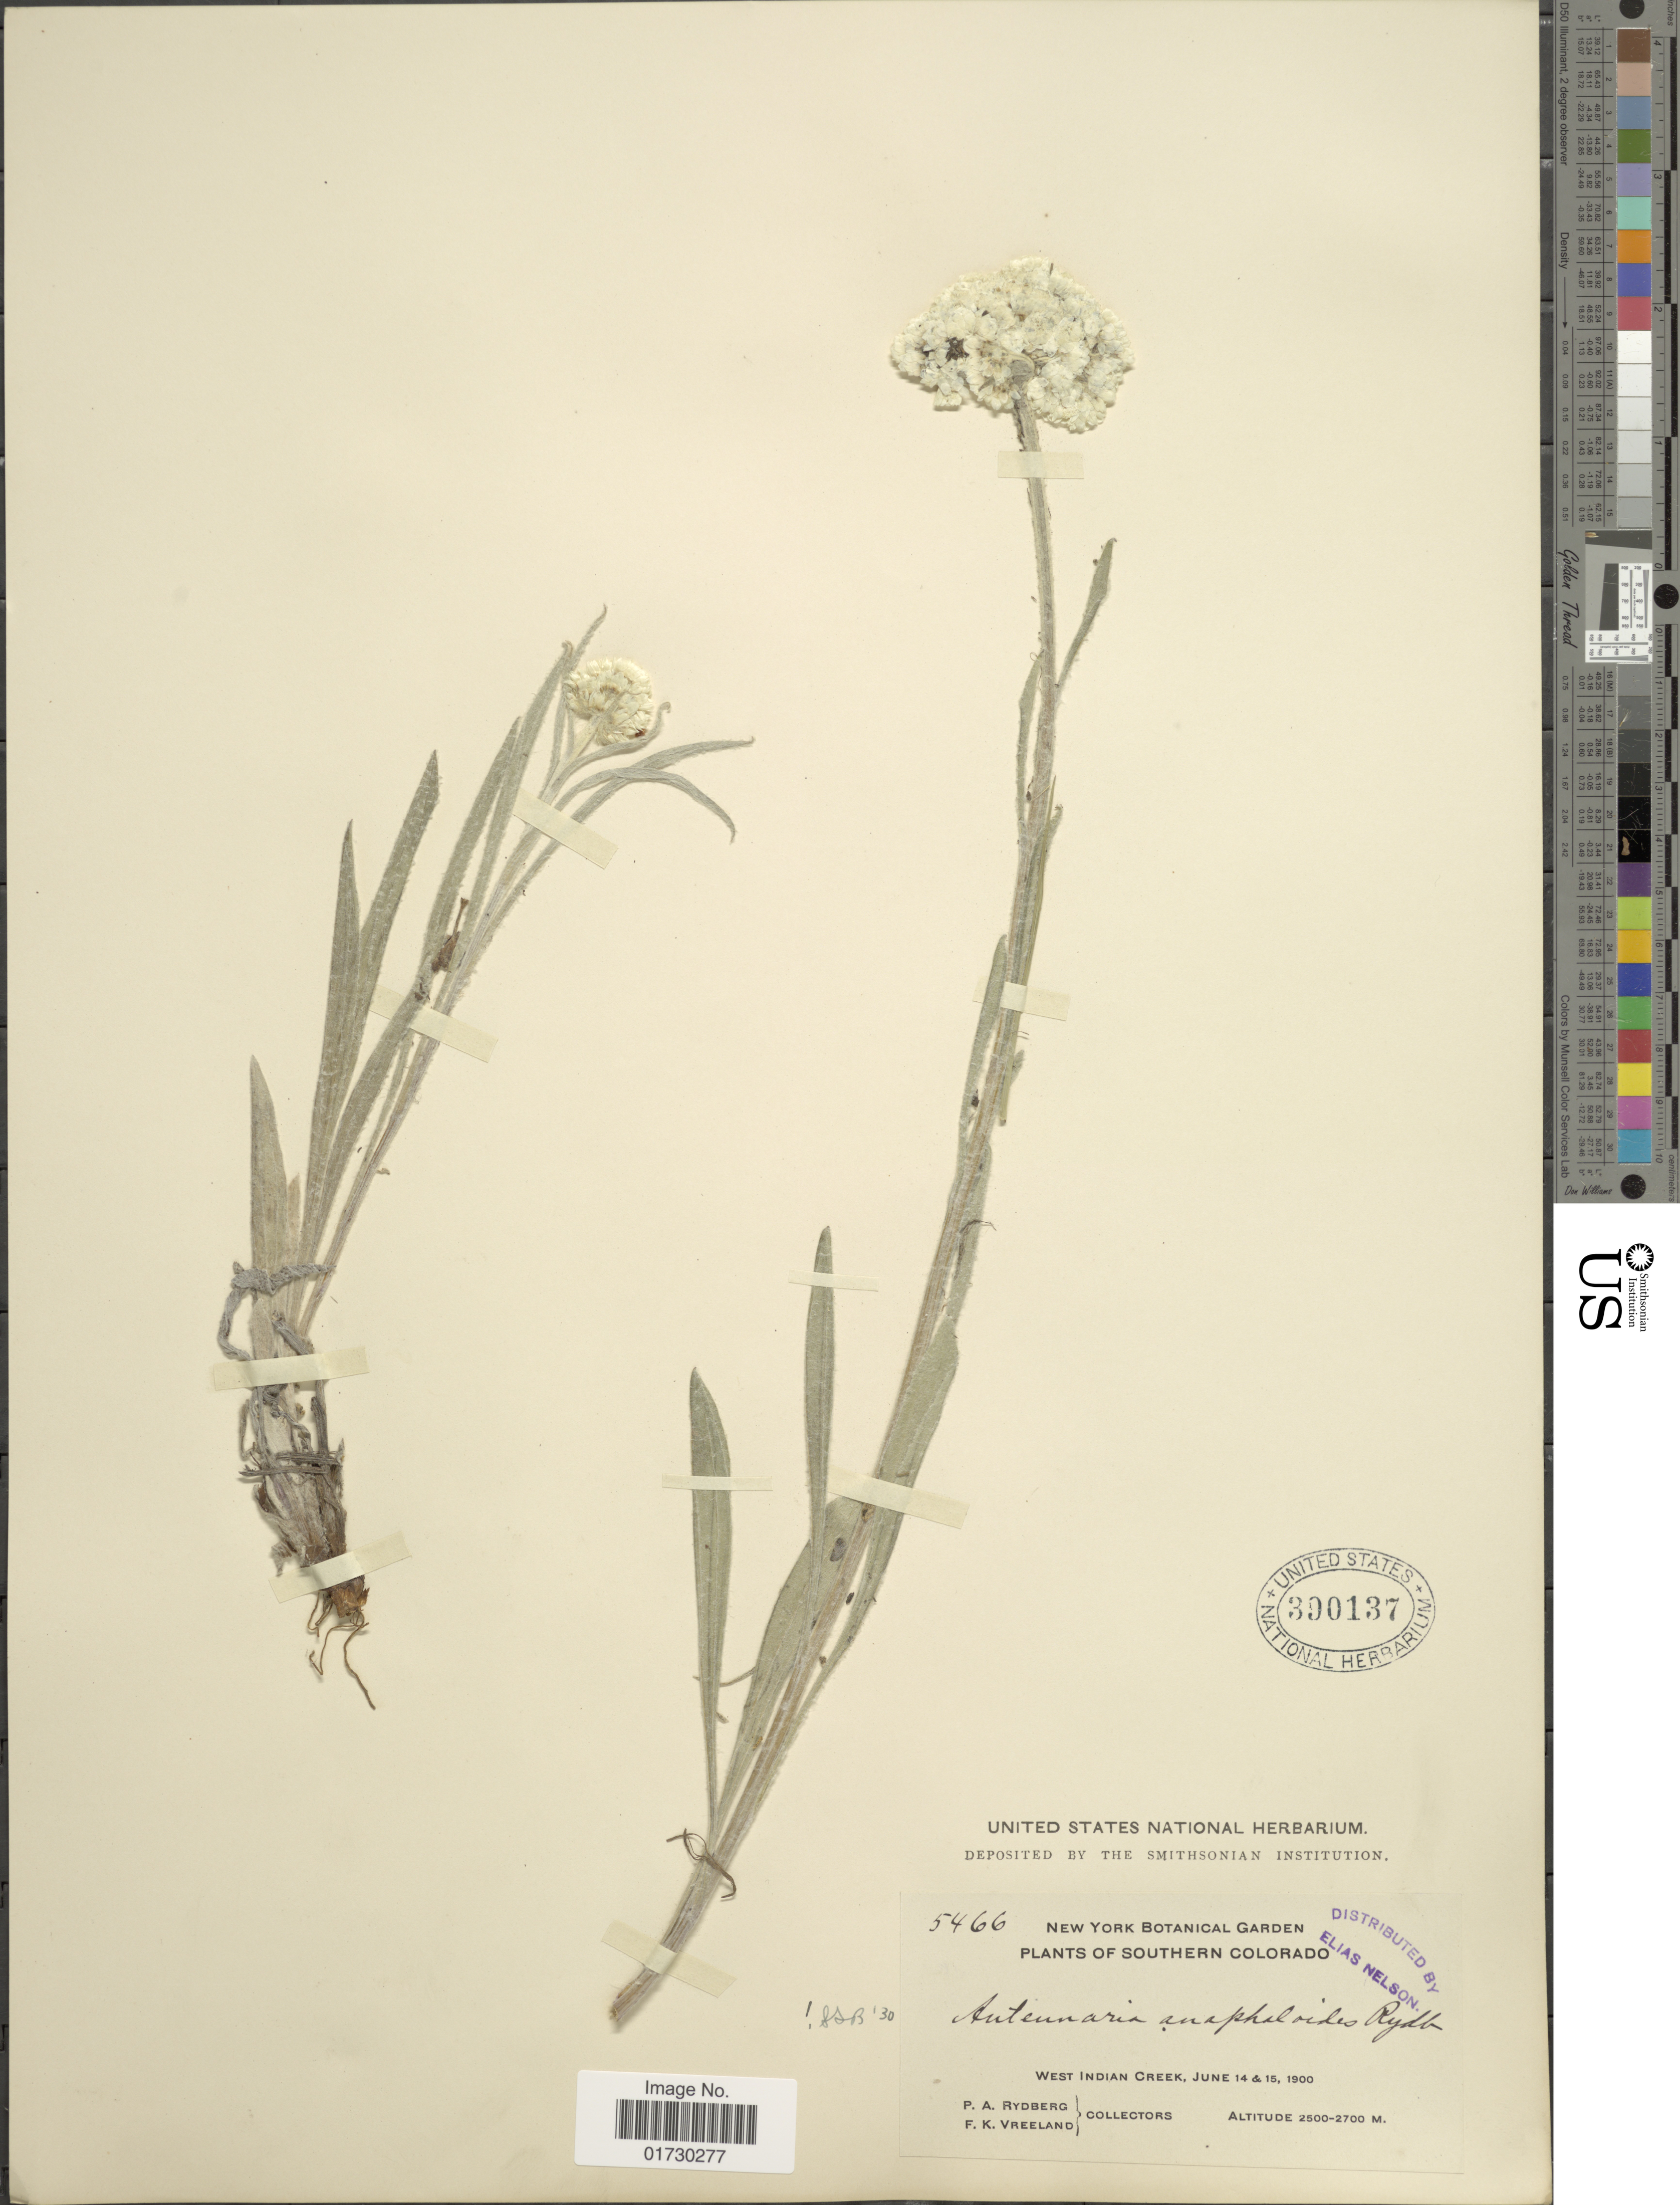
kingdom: Plantae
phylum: Tracheophyta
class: Magnoliopsida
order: Asterales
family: Asteraceae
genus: Antennaria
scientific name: Antennaria anaphaloides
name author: Rydb.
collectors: P. A. Rydberg & F. Vreeland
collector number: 5466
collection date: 1900-06-14/1900-06-15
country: United States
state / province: Colorado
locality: Southern Colorado, West Indian Creek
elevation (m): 2500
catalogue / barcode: US 390137